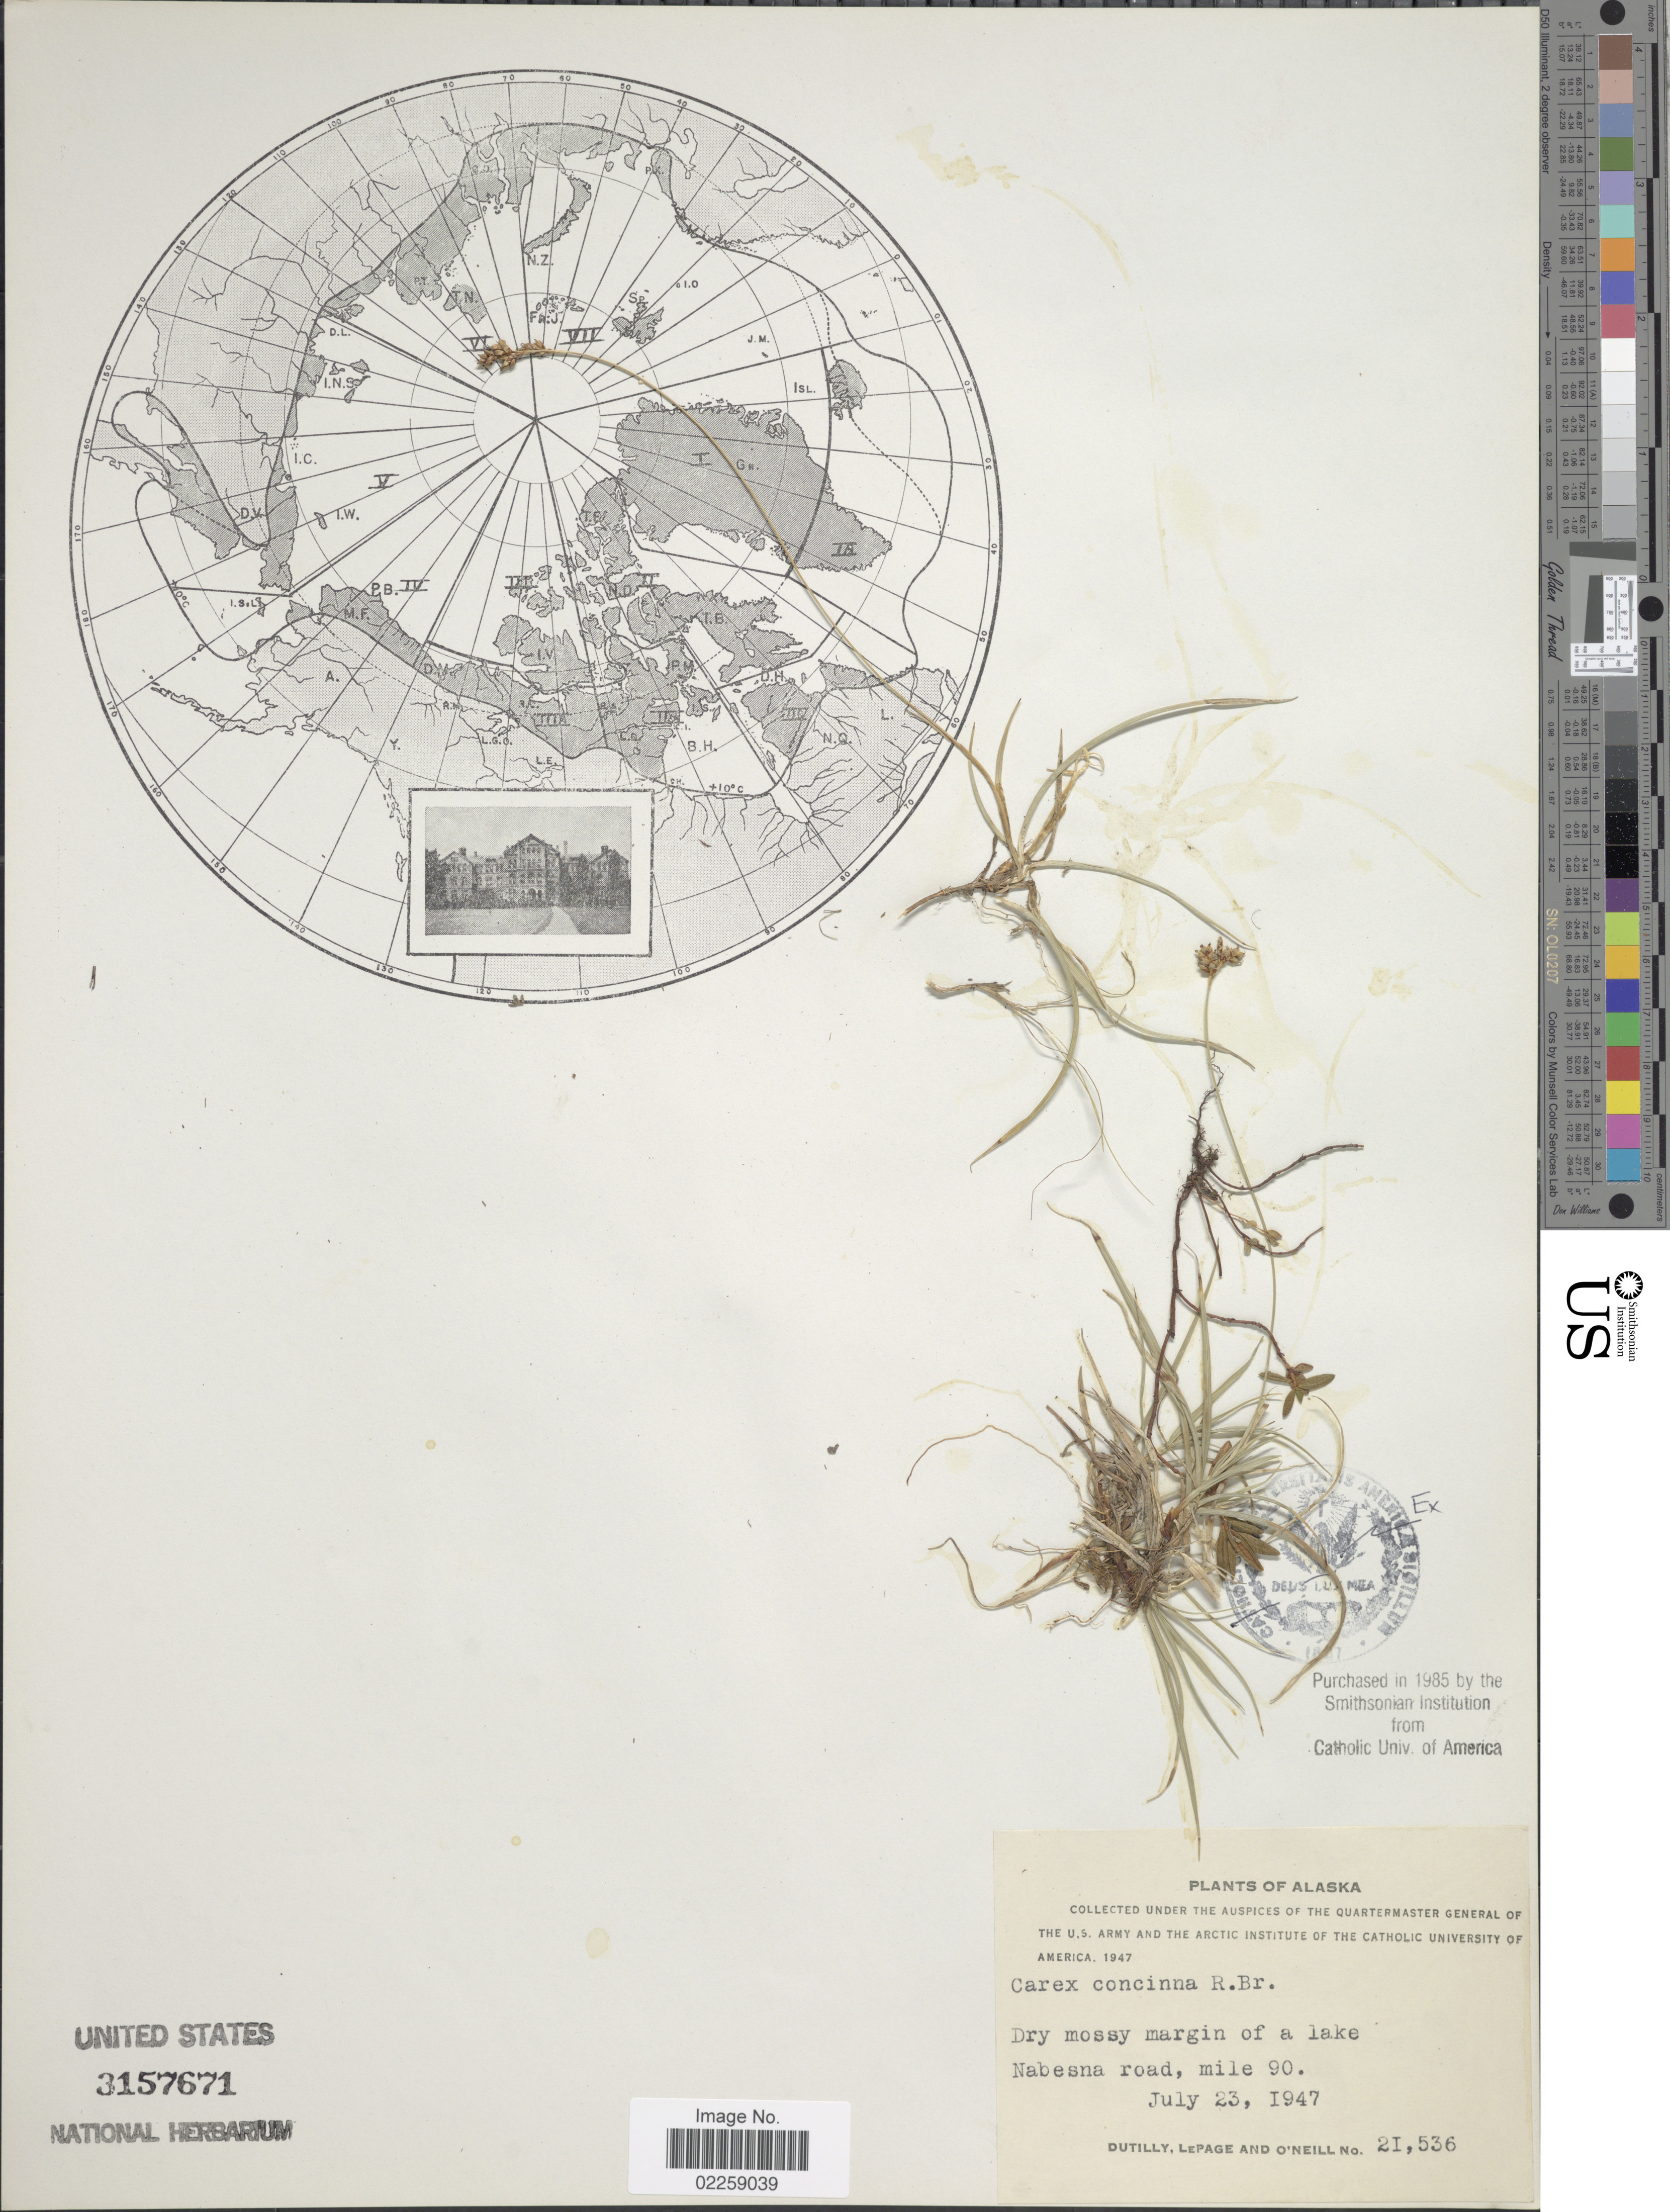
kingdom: Plantae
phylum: Tracheophyta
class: Liliopsida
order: Poales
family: Cyperaceae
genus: Carex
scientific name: Carex concinna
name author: R. Br.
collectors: -. Dutilly, -. LePage & O' Neill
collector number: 21536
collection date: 1947-07-21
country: United States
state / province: Alaska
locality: Dry mossy margin of a lake, Nabesna road, mile 90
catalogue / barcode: US 3157671